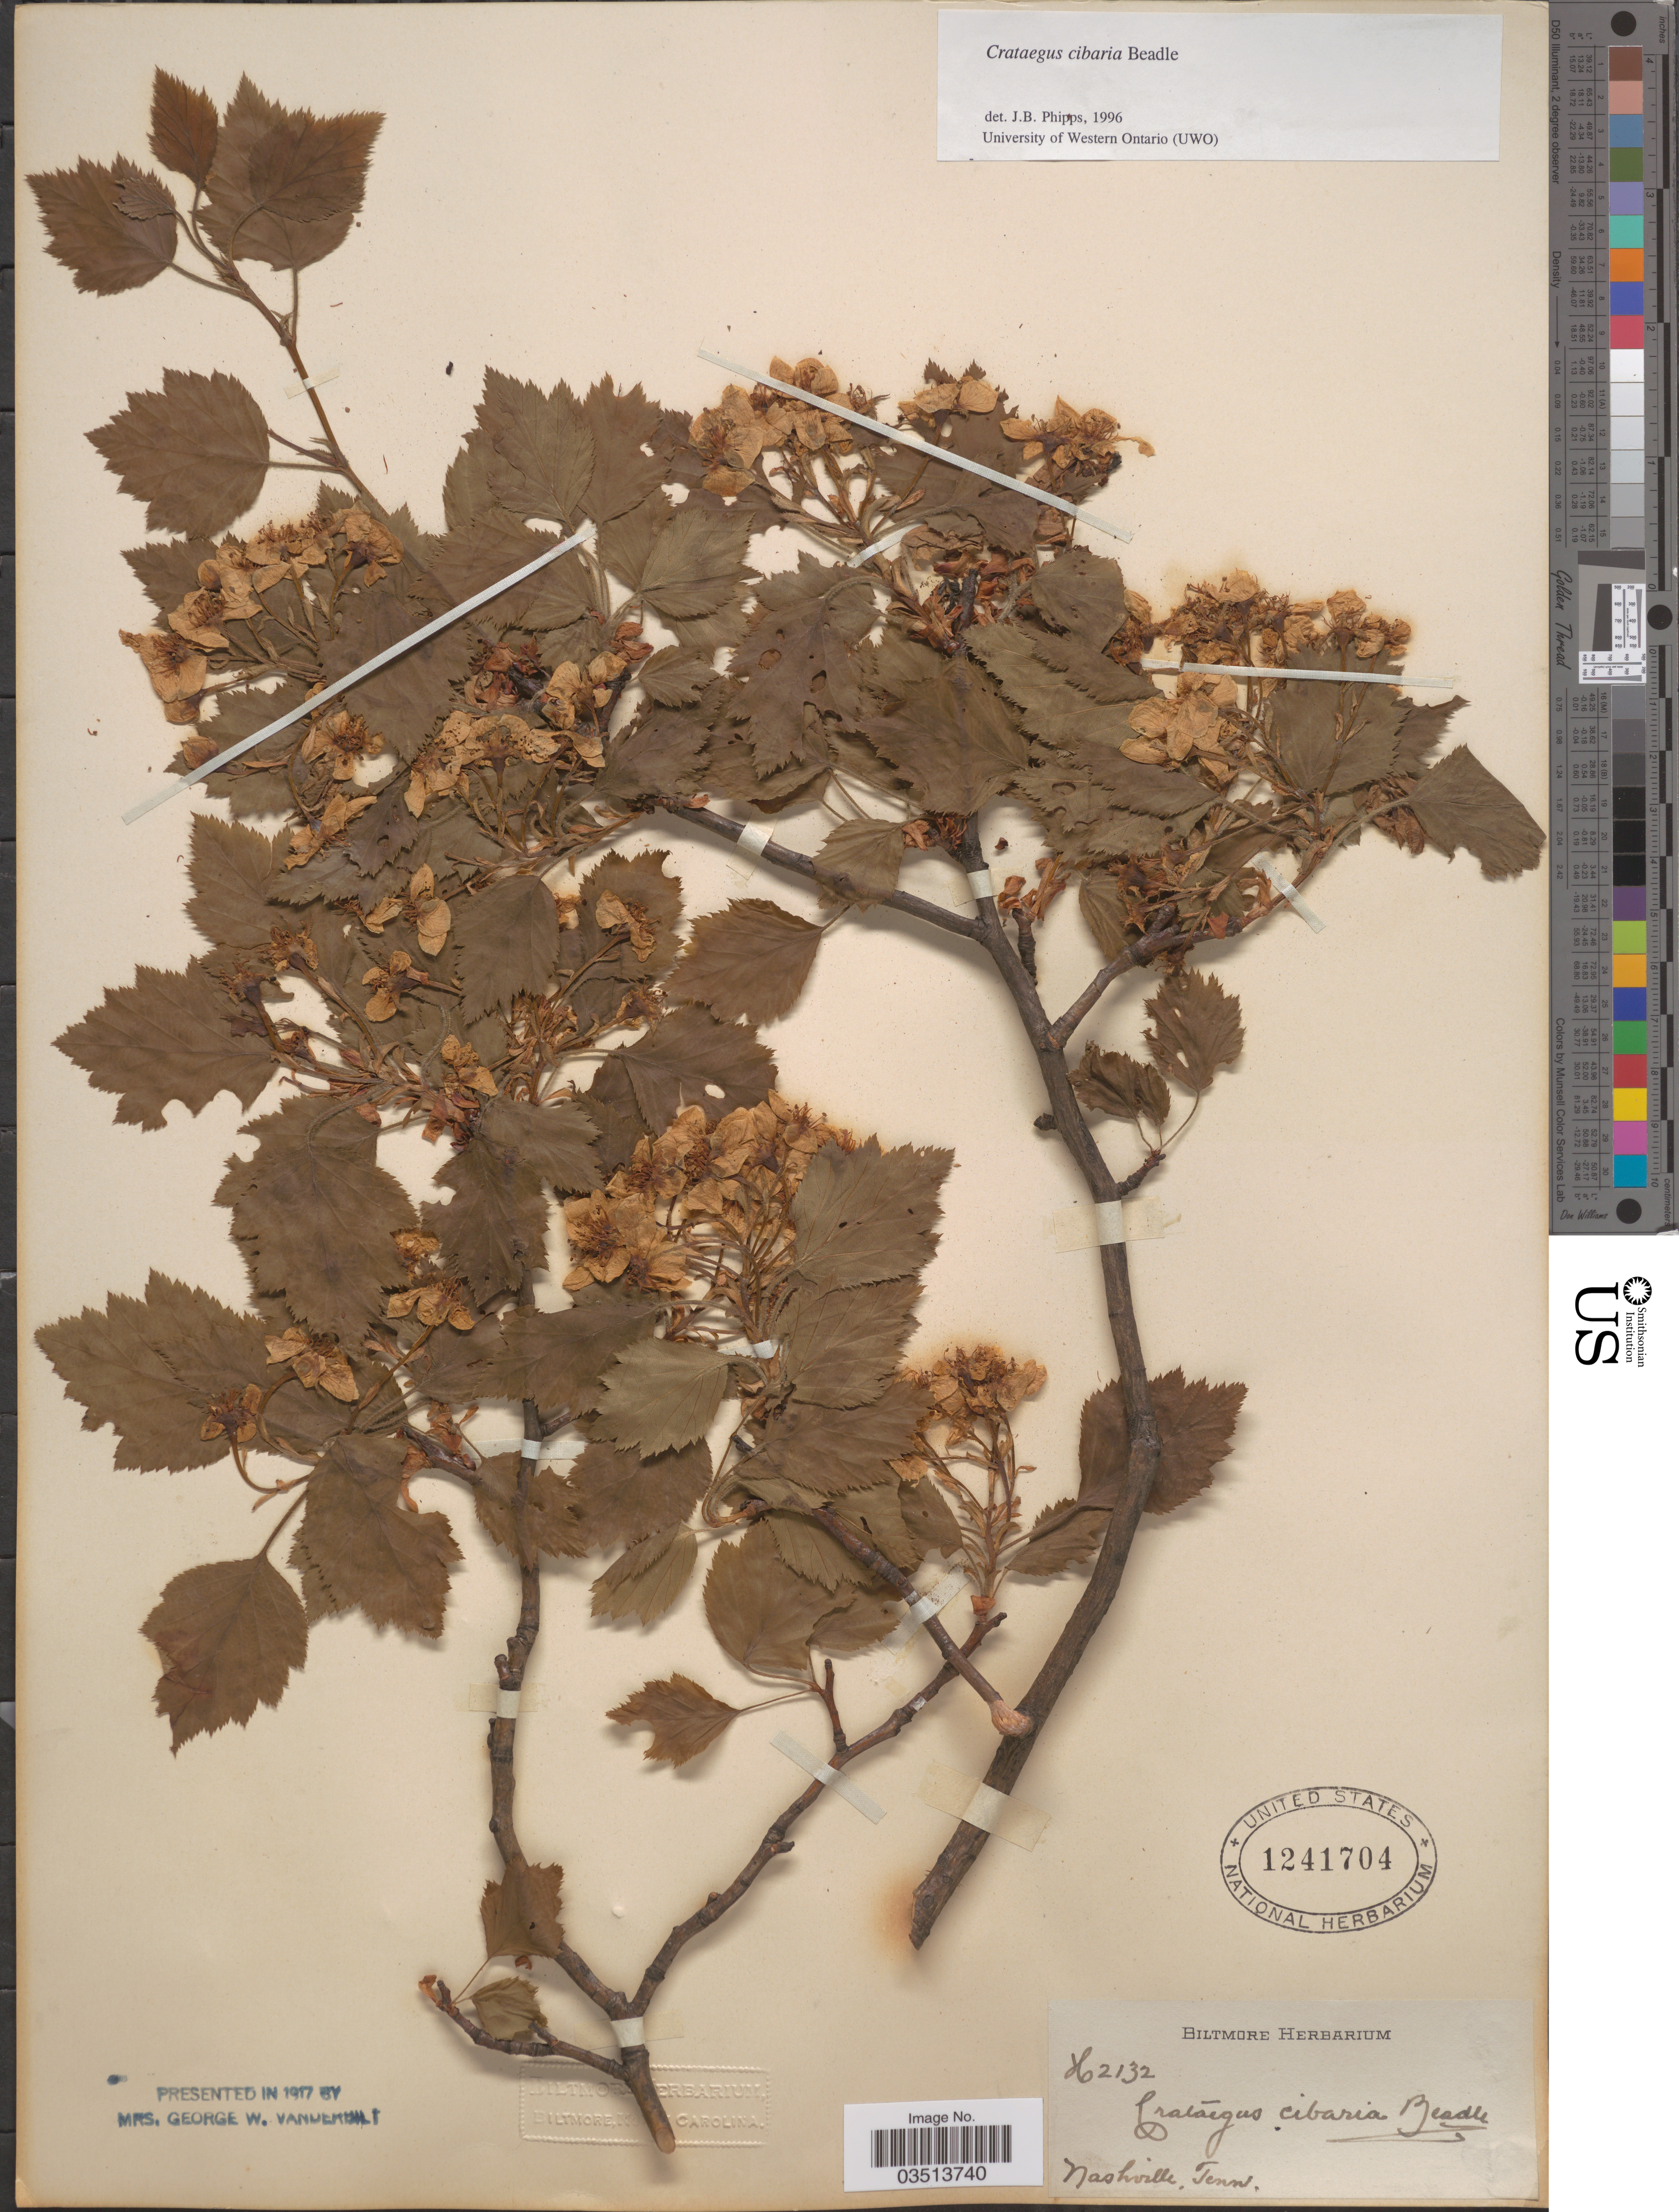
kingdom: Plantae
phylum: Tracheophyta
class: Magnoliopsida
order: Rosales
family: Rosaceae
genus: Crataegus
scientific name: Crataegus cibaria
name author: Beadle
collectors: ex herb. Biltmore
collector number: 2132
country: United States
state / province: Tennessee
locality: Nashville.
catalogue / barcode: US 1241704